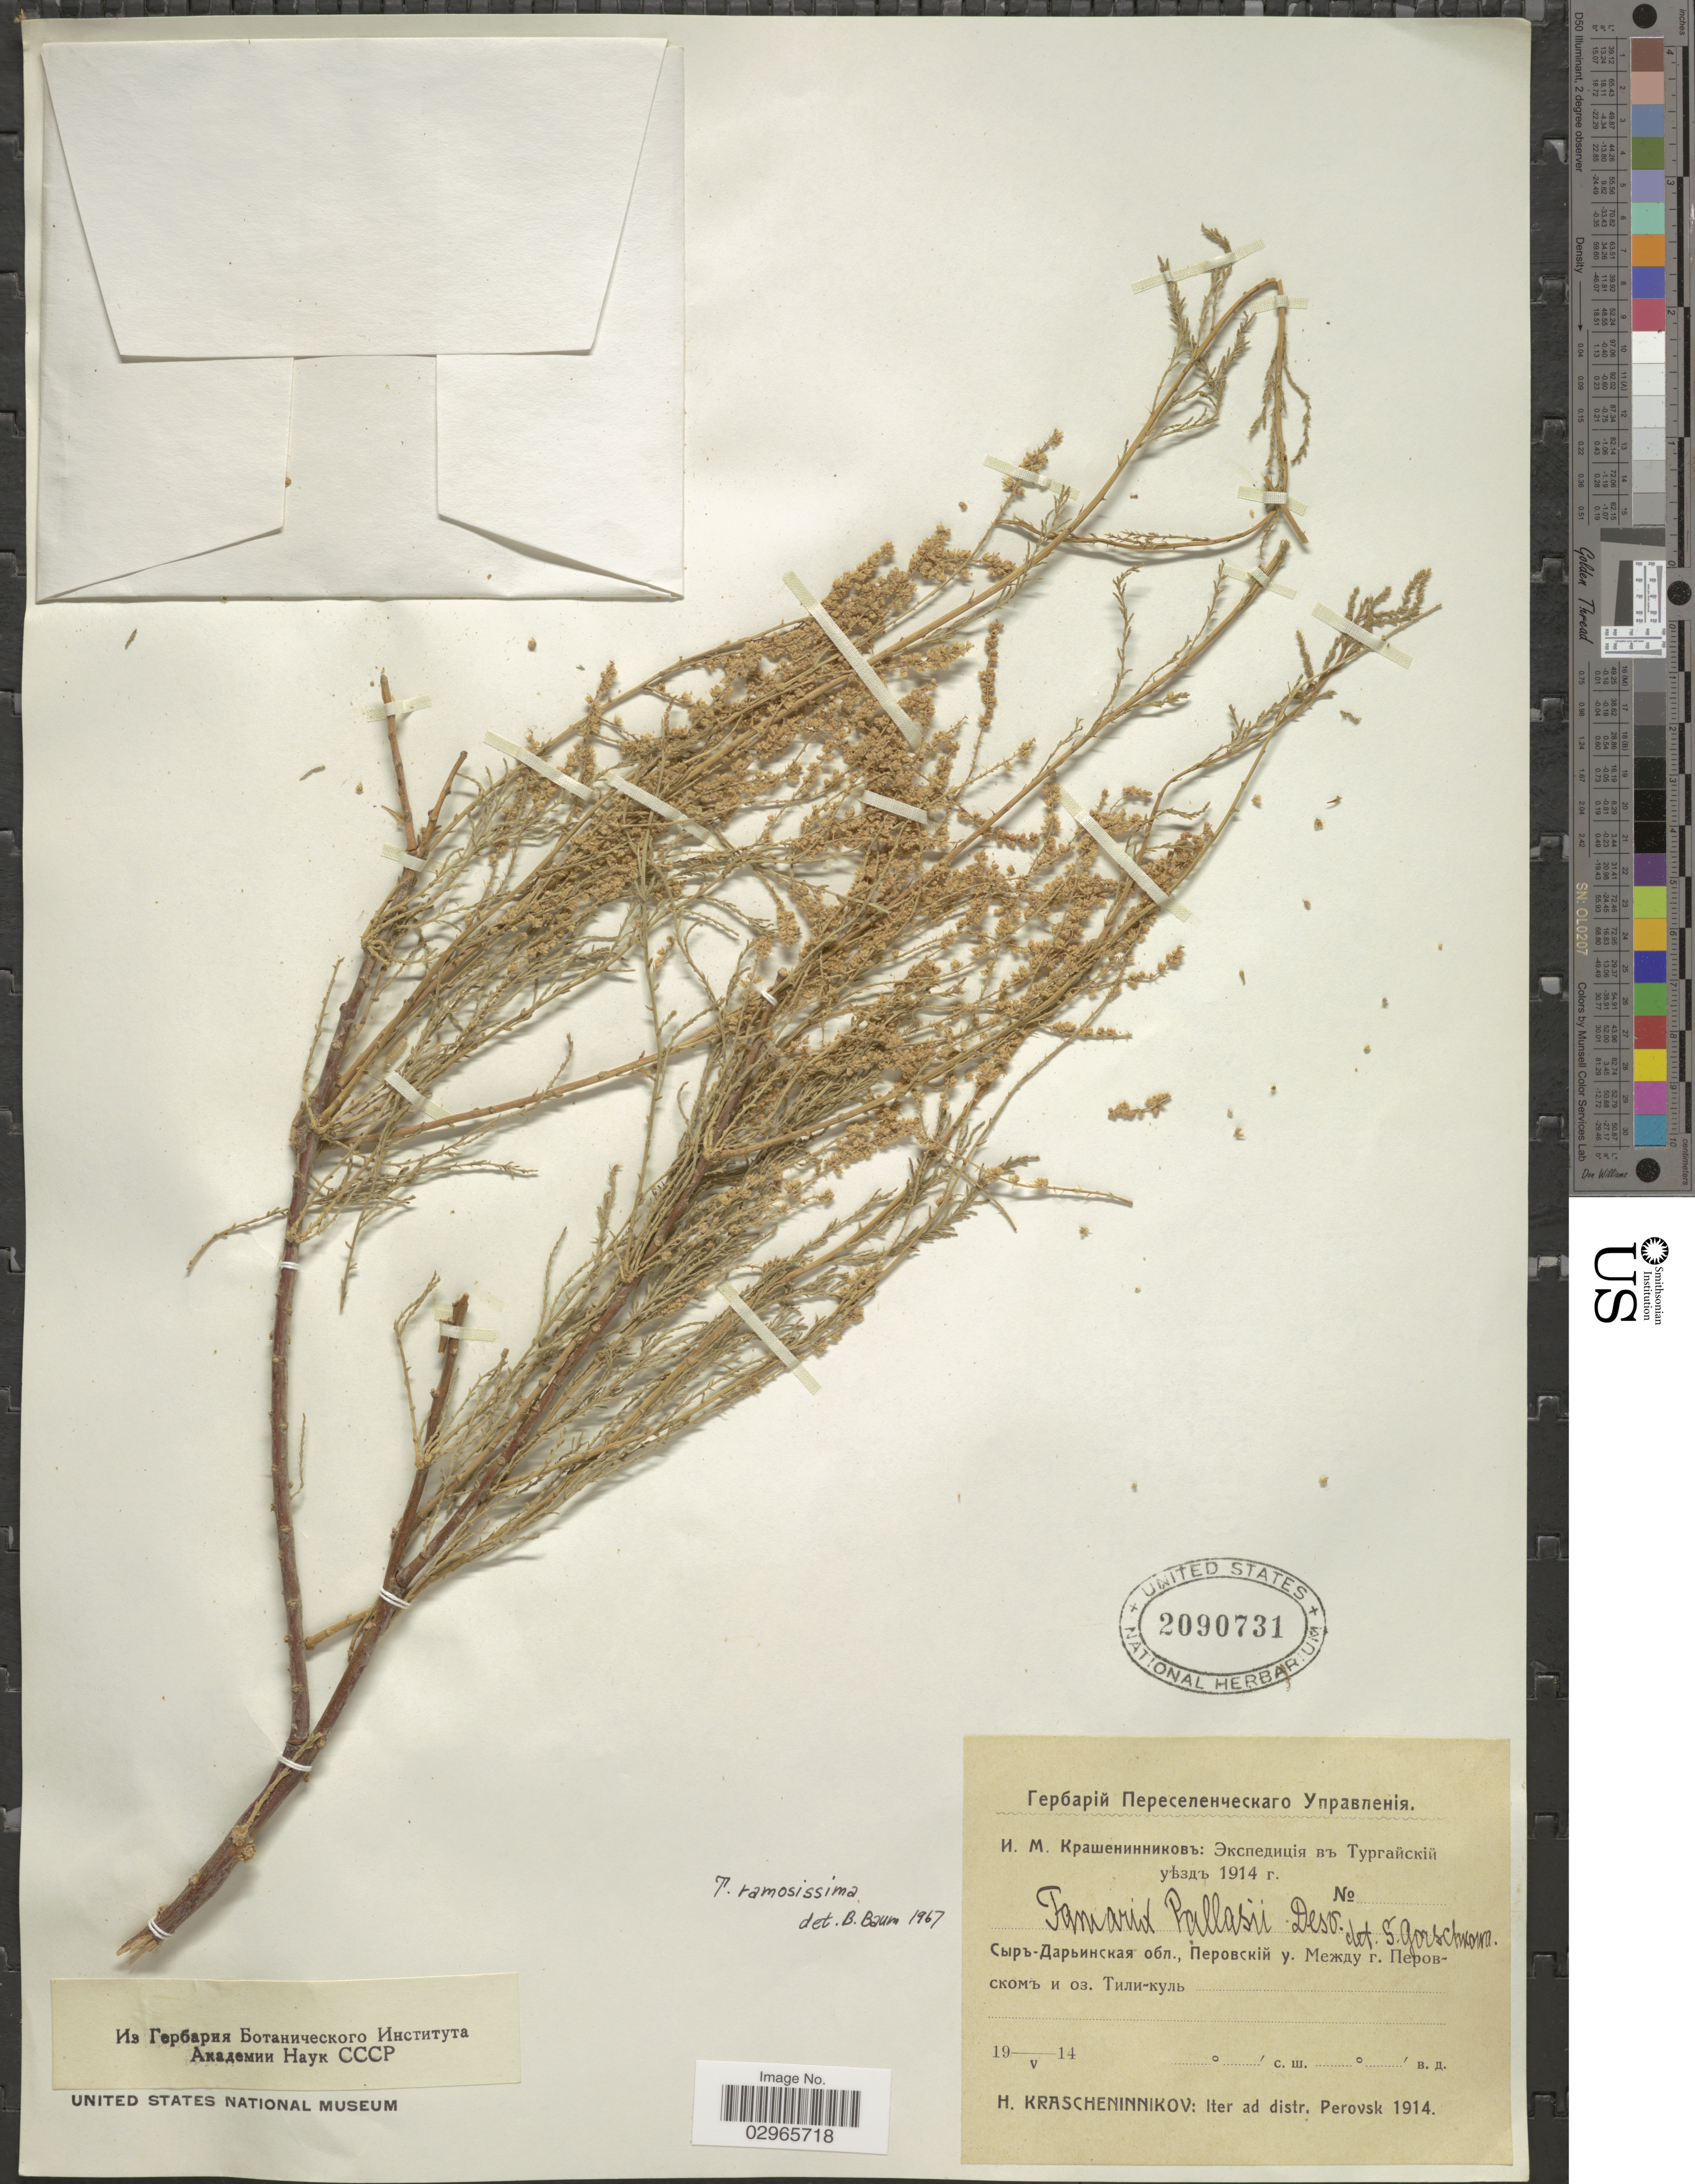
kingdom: Plantae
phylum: Tracheophyta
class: Magnoliopsida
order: Caryophyllales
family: Tamaricaceae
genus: Tamarix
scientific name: Tamarix ramosissima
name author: Ledeb.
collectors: H. Krascheninnikov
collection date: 1914-05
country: Kazakhstan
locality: between Perovsk (now Kyzylorda) and Lake Tili-Kul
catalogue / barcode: US 2090731